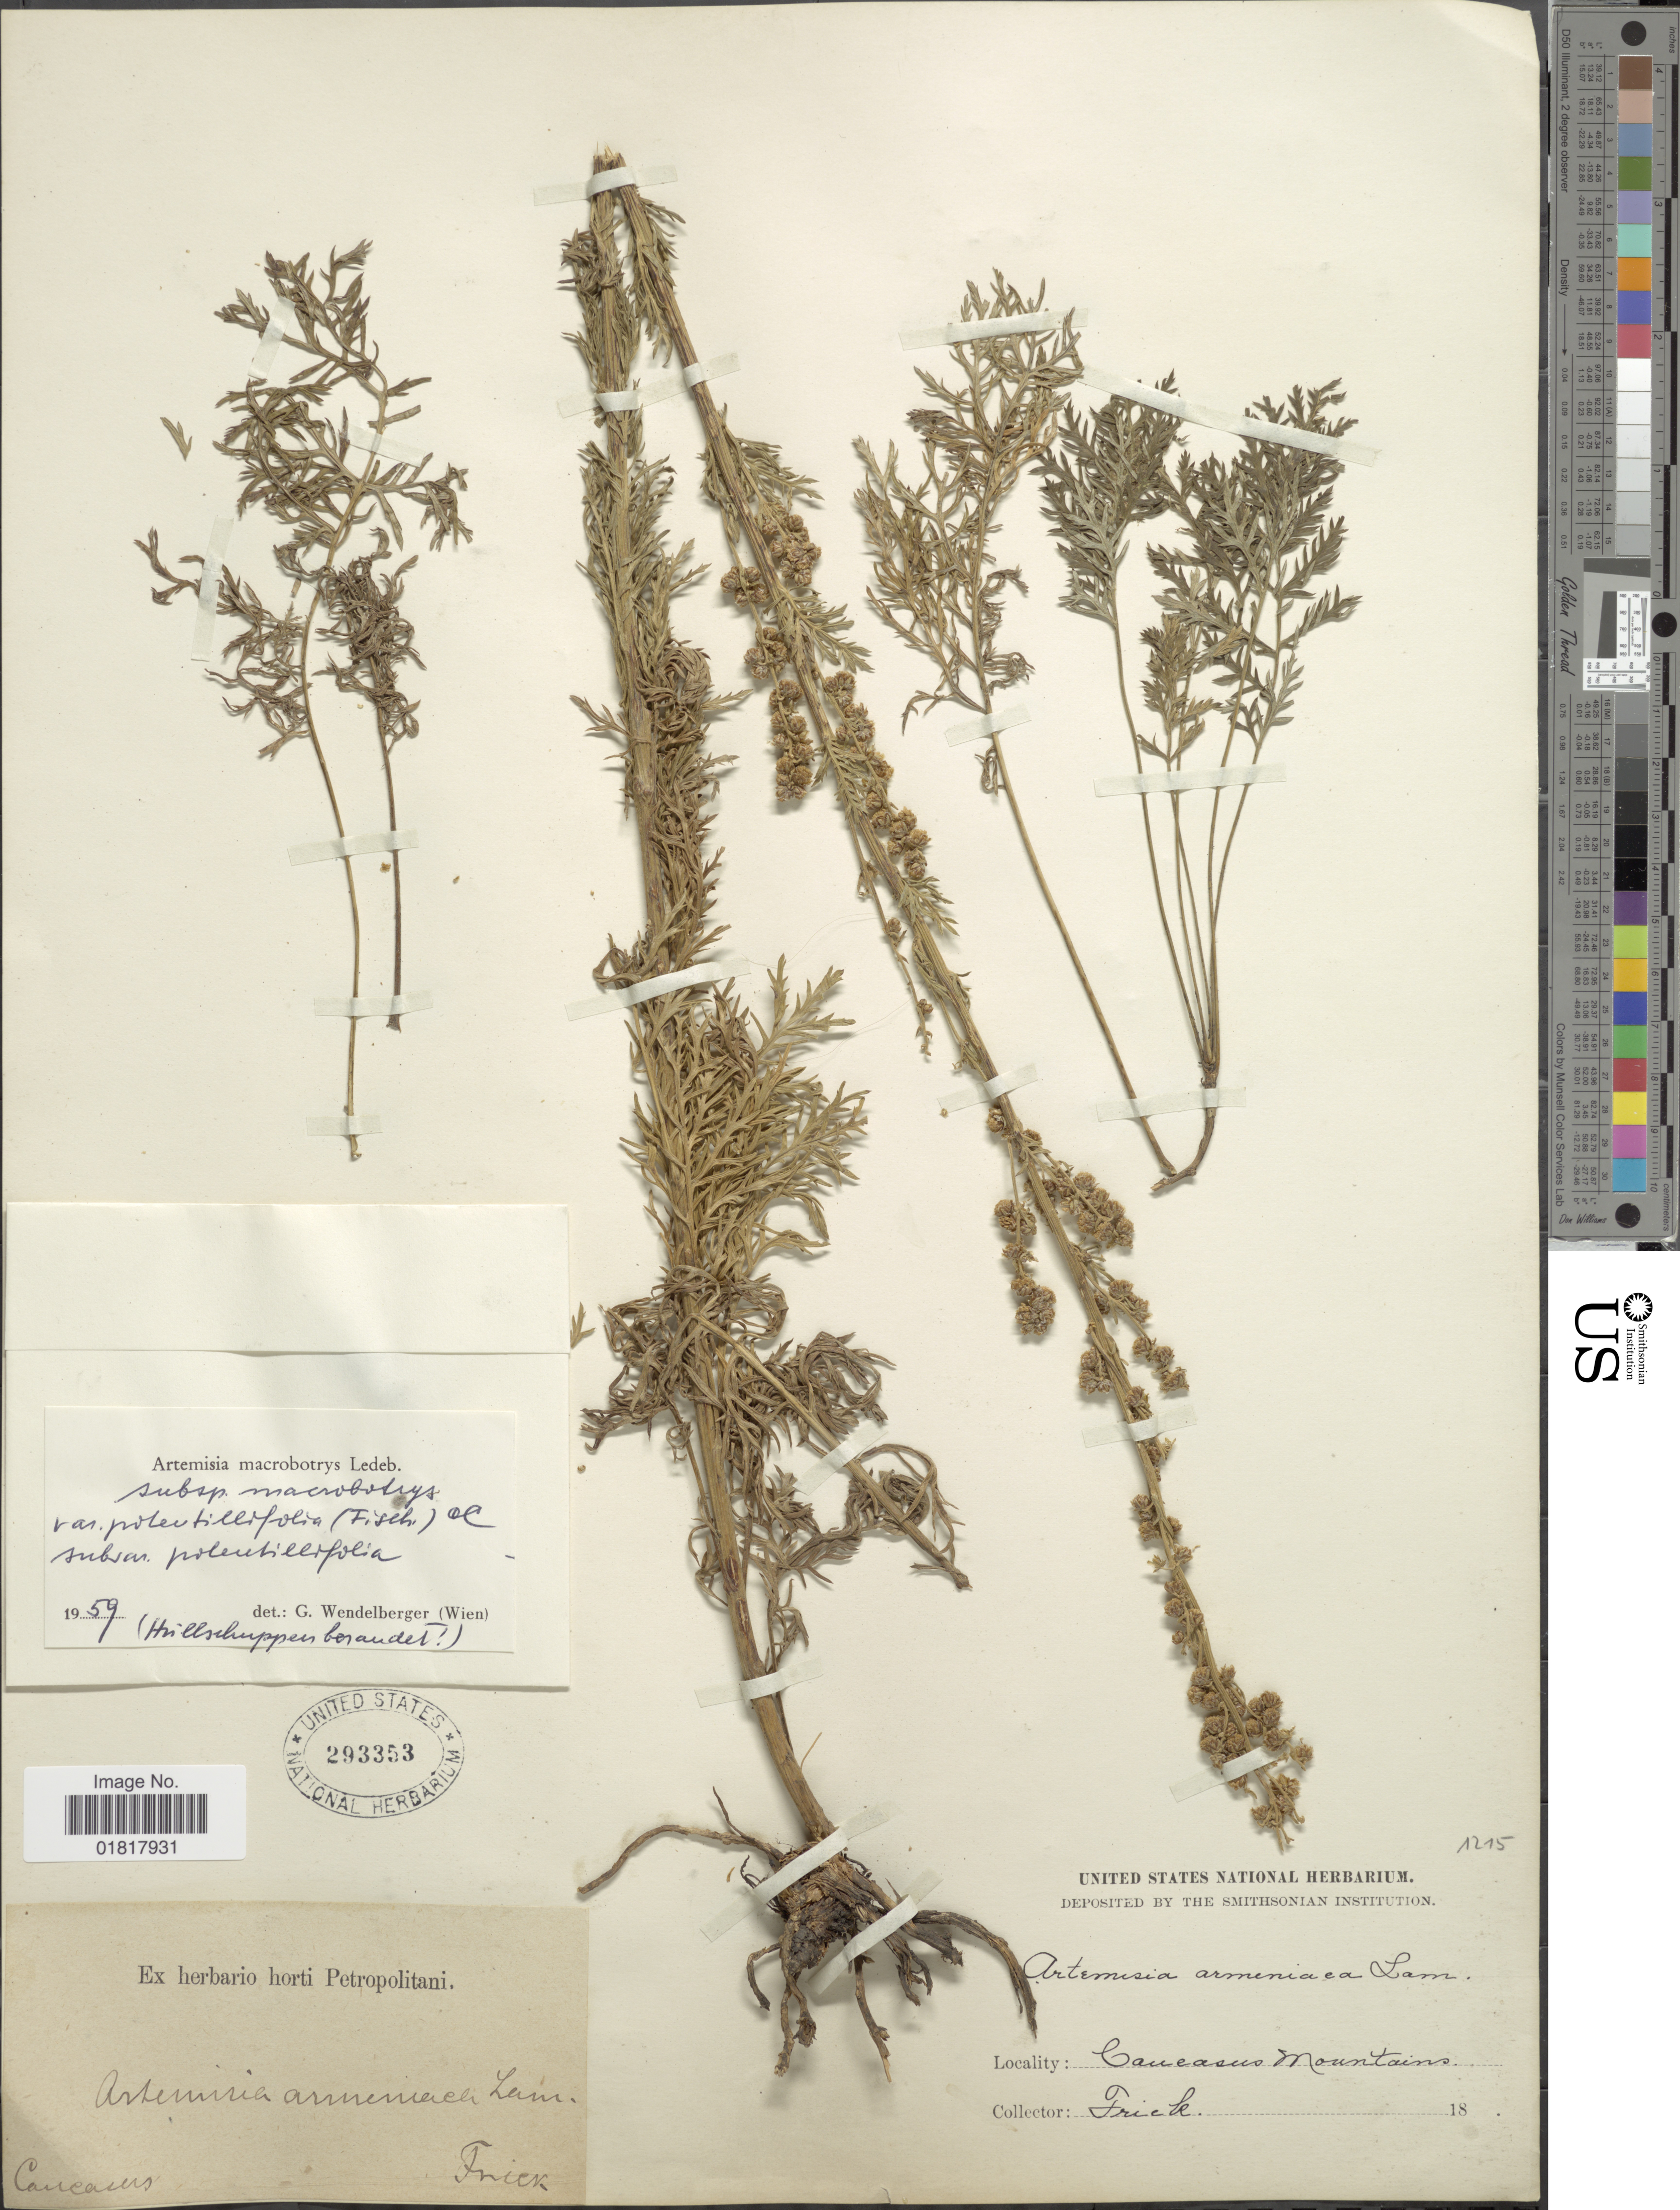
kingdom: Plantae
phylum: Tracheophyta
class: Magnoliopsida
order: Asterales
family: Asteraceae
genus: Artemisia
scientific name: Artemisia macrobotrys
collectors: Frick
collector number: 1215?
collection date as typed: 18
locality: Caucasus Mountains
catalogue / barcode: US 293353